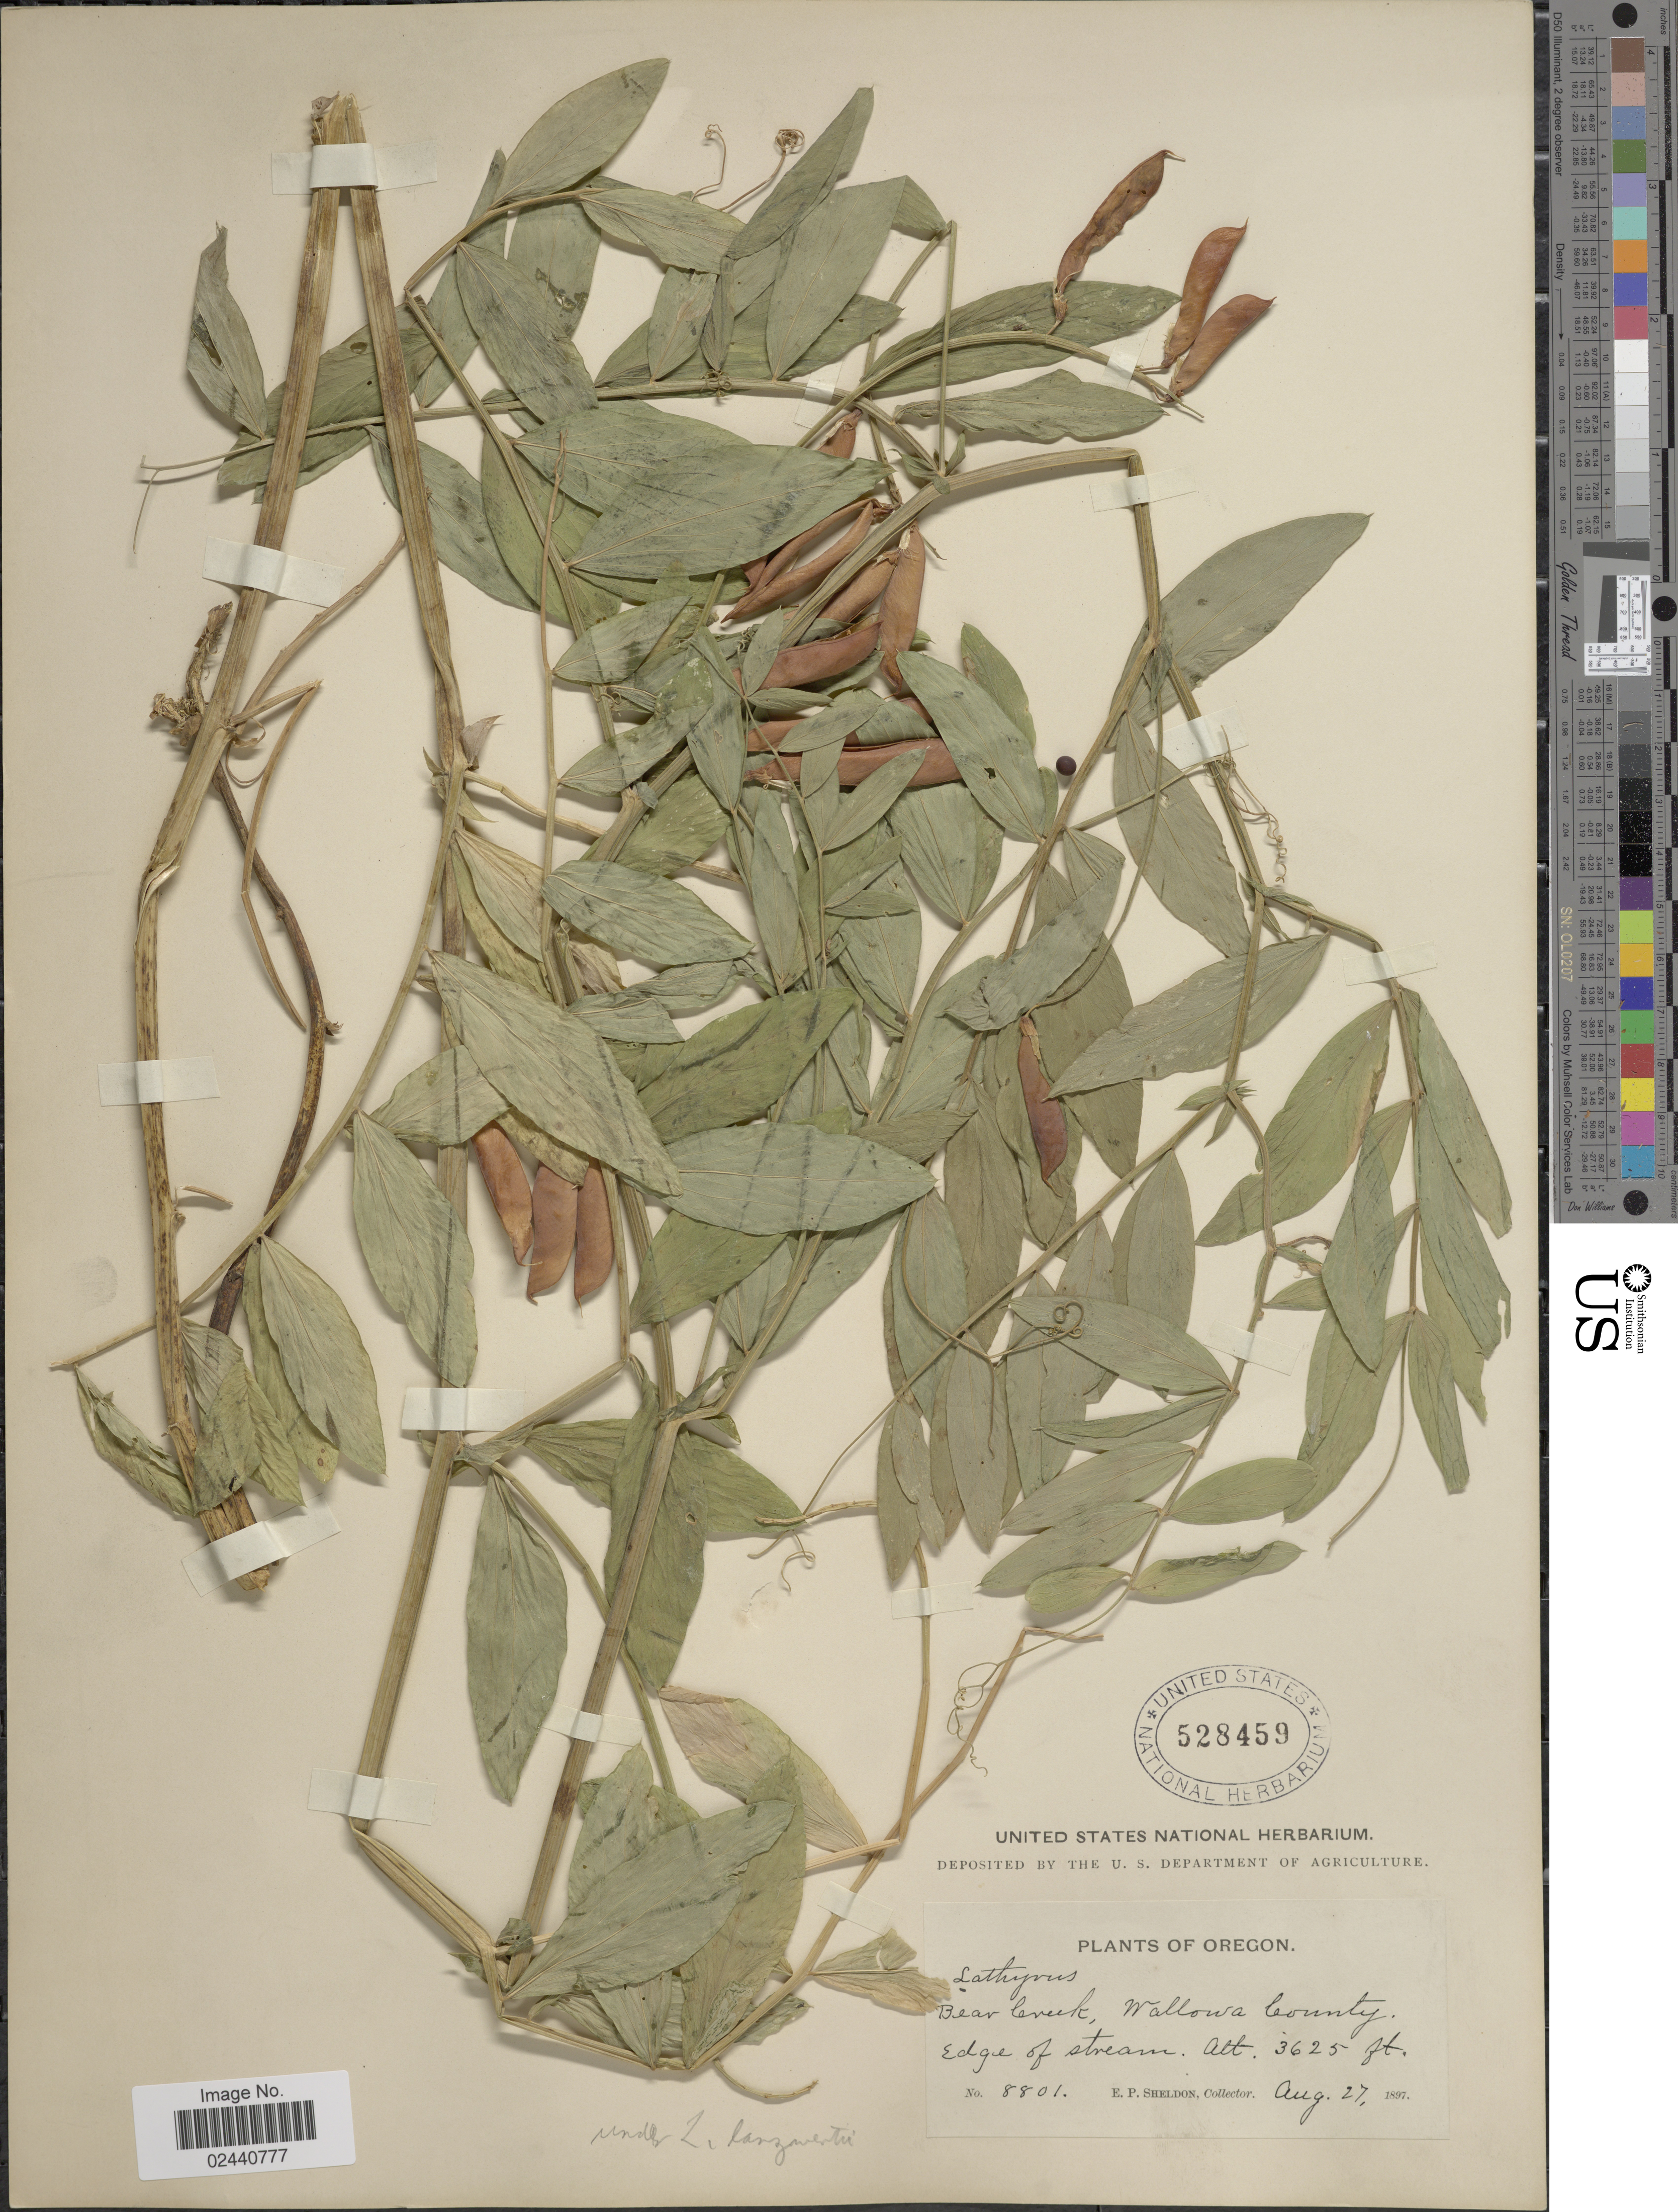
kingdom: Plantae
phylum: Tracheophyta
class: Magnoliopsida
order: Fabales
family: Fabaceae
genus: Lathyrus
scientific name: Lathyrus lanszwertii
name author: Kellogg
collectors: E. P. Sheldon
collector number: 8801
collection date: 1897-08-27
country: United States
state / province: Oregon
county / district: Wallowa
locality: Bear Creek, Wallowa County, Edge of stream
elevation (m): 1105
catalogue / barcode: US 528459